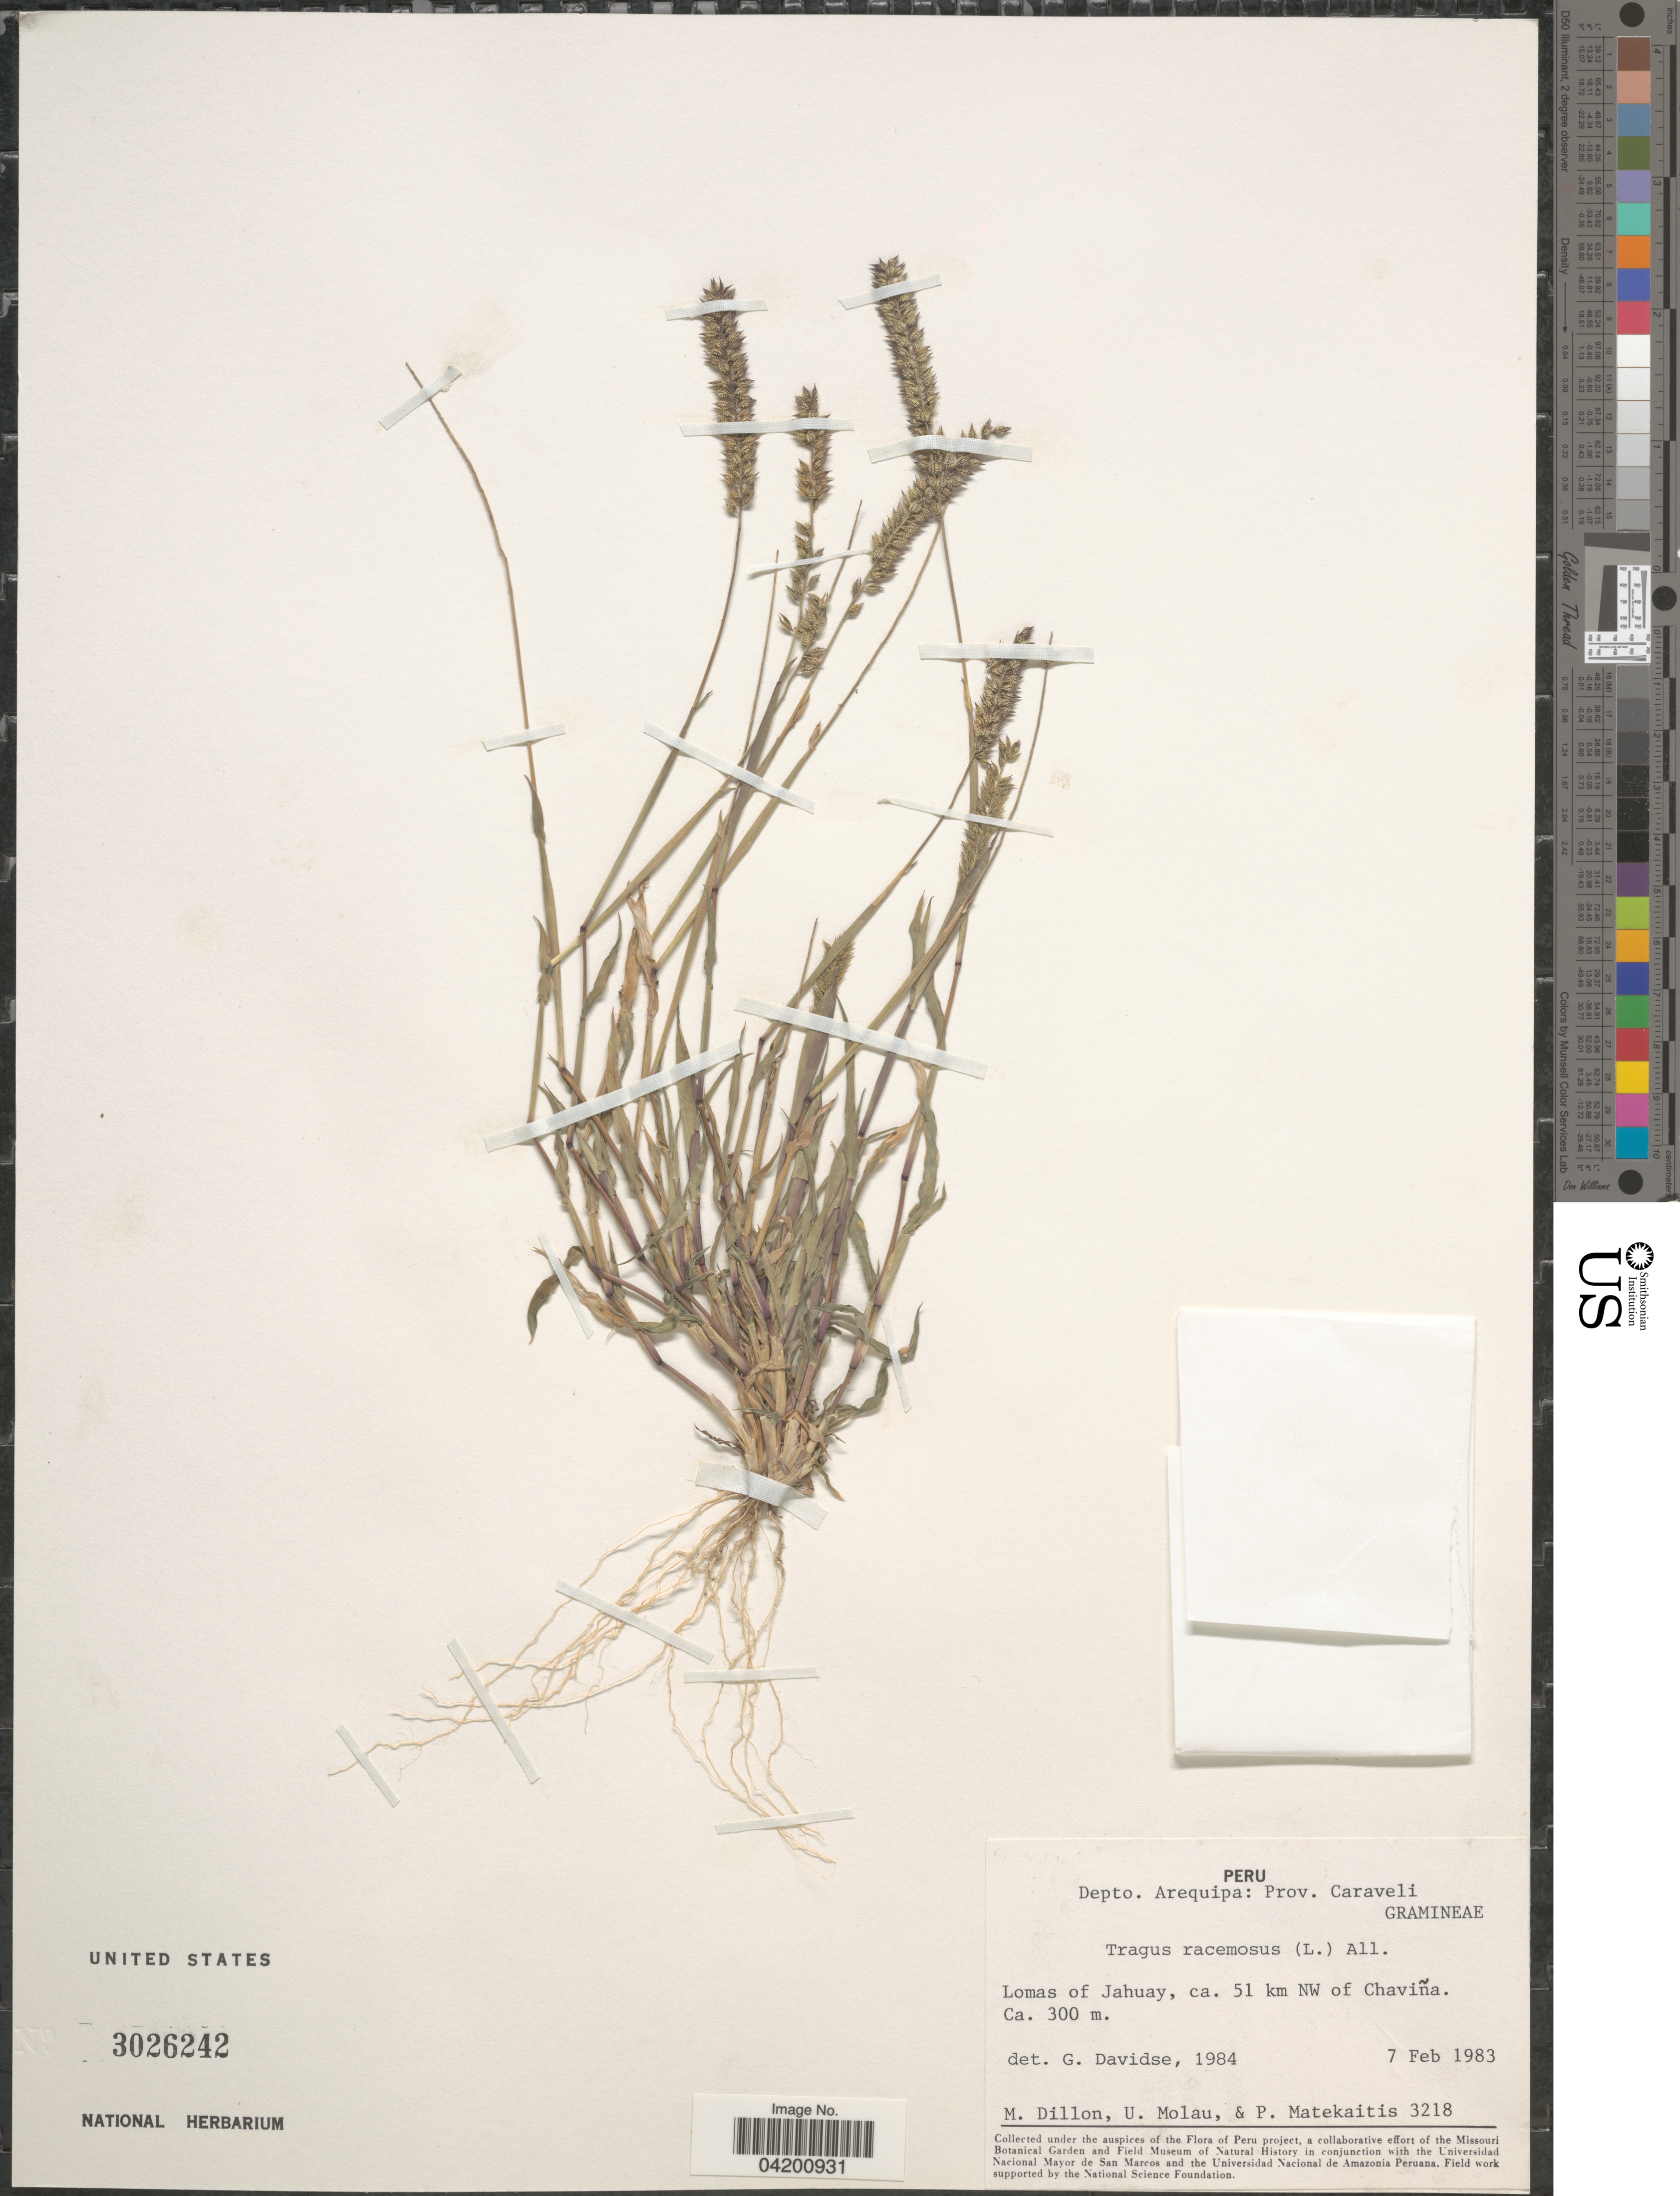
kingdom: Plantae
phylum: Tracheophyta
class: Liliopsida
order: Poales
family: Poaceae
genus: Tragus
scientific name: Tragus berteronianus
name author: Schult.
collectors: M. O. Dillon, U. Molau & P. Matekaitis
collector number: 3218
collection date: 1983-02-07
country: Peru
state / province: Arequipa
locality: Depto. Arequipa: Prov. Caraveli. Lomas of Jahuay, ca. 51 km NW of Chaviña.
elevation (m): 300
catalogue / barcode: US 3026242